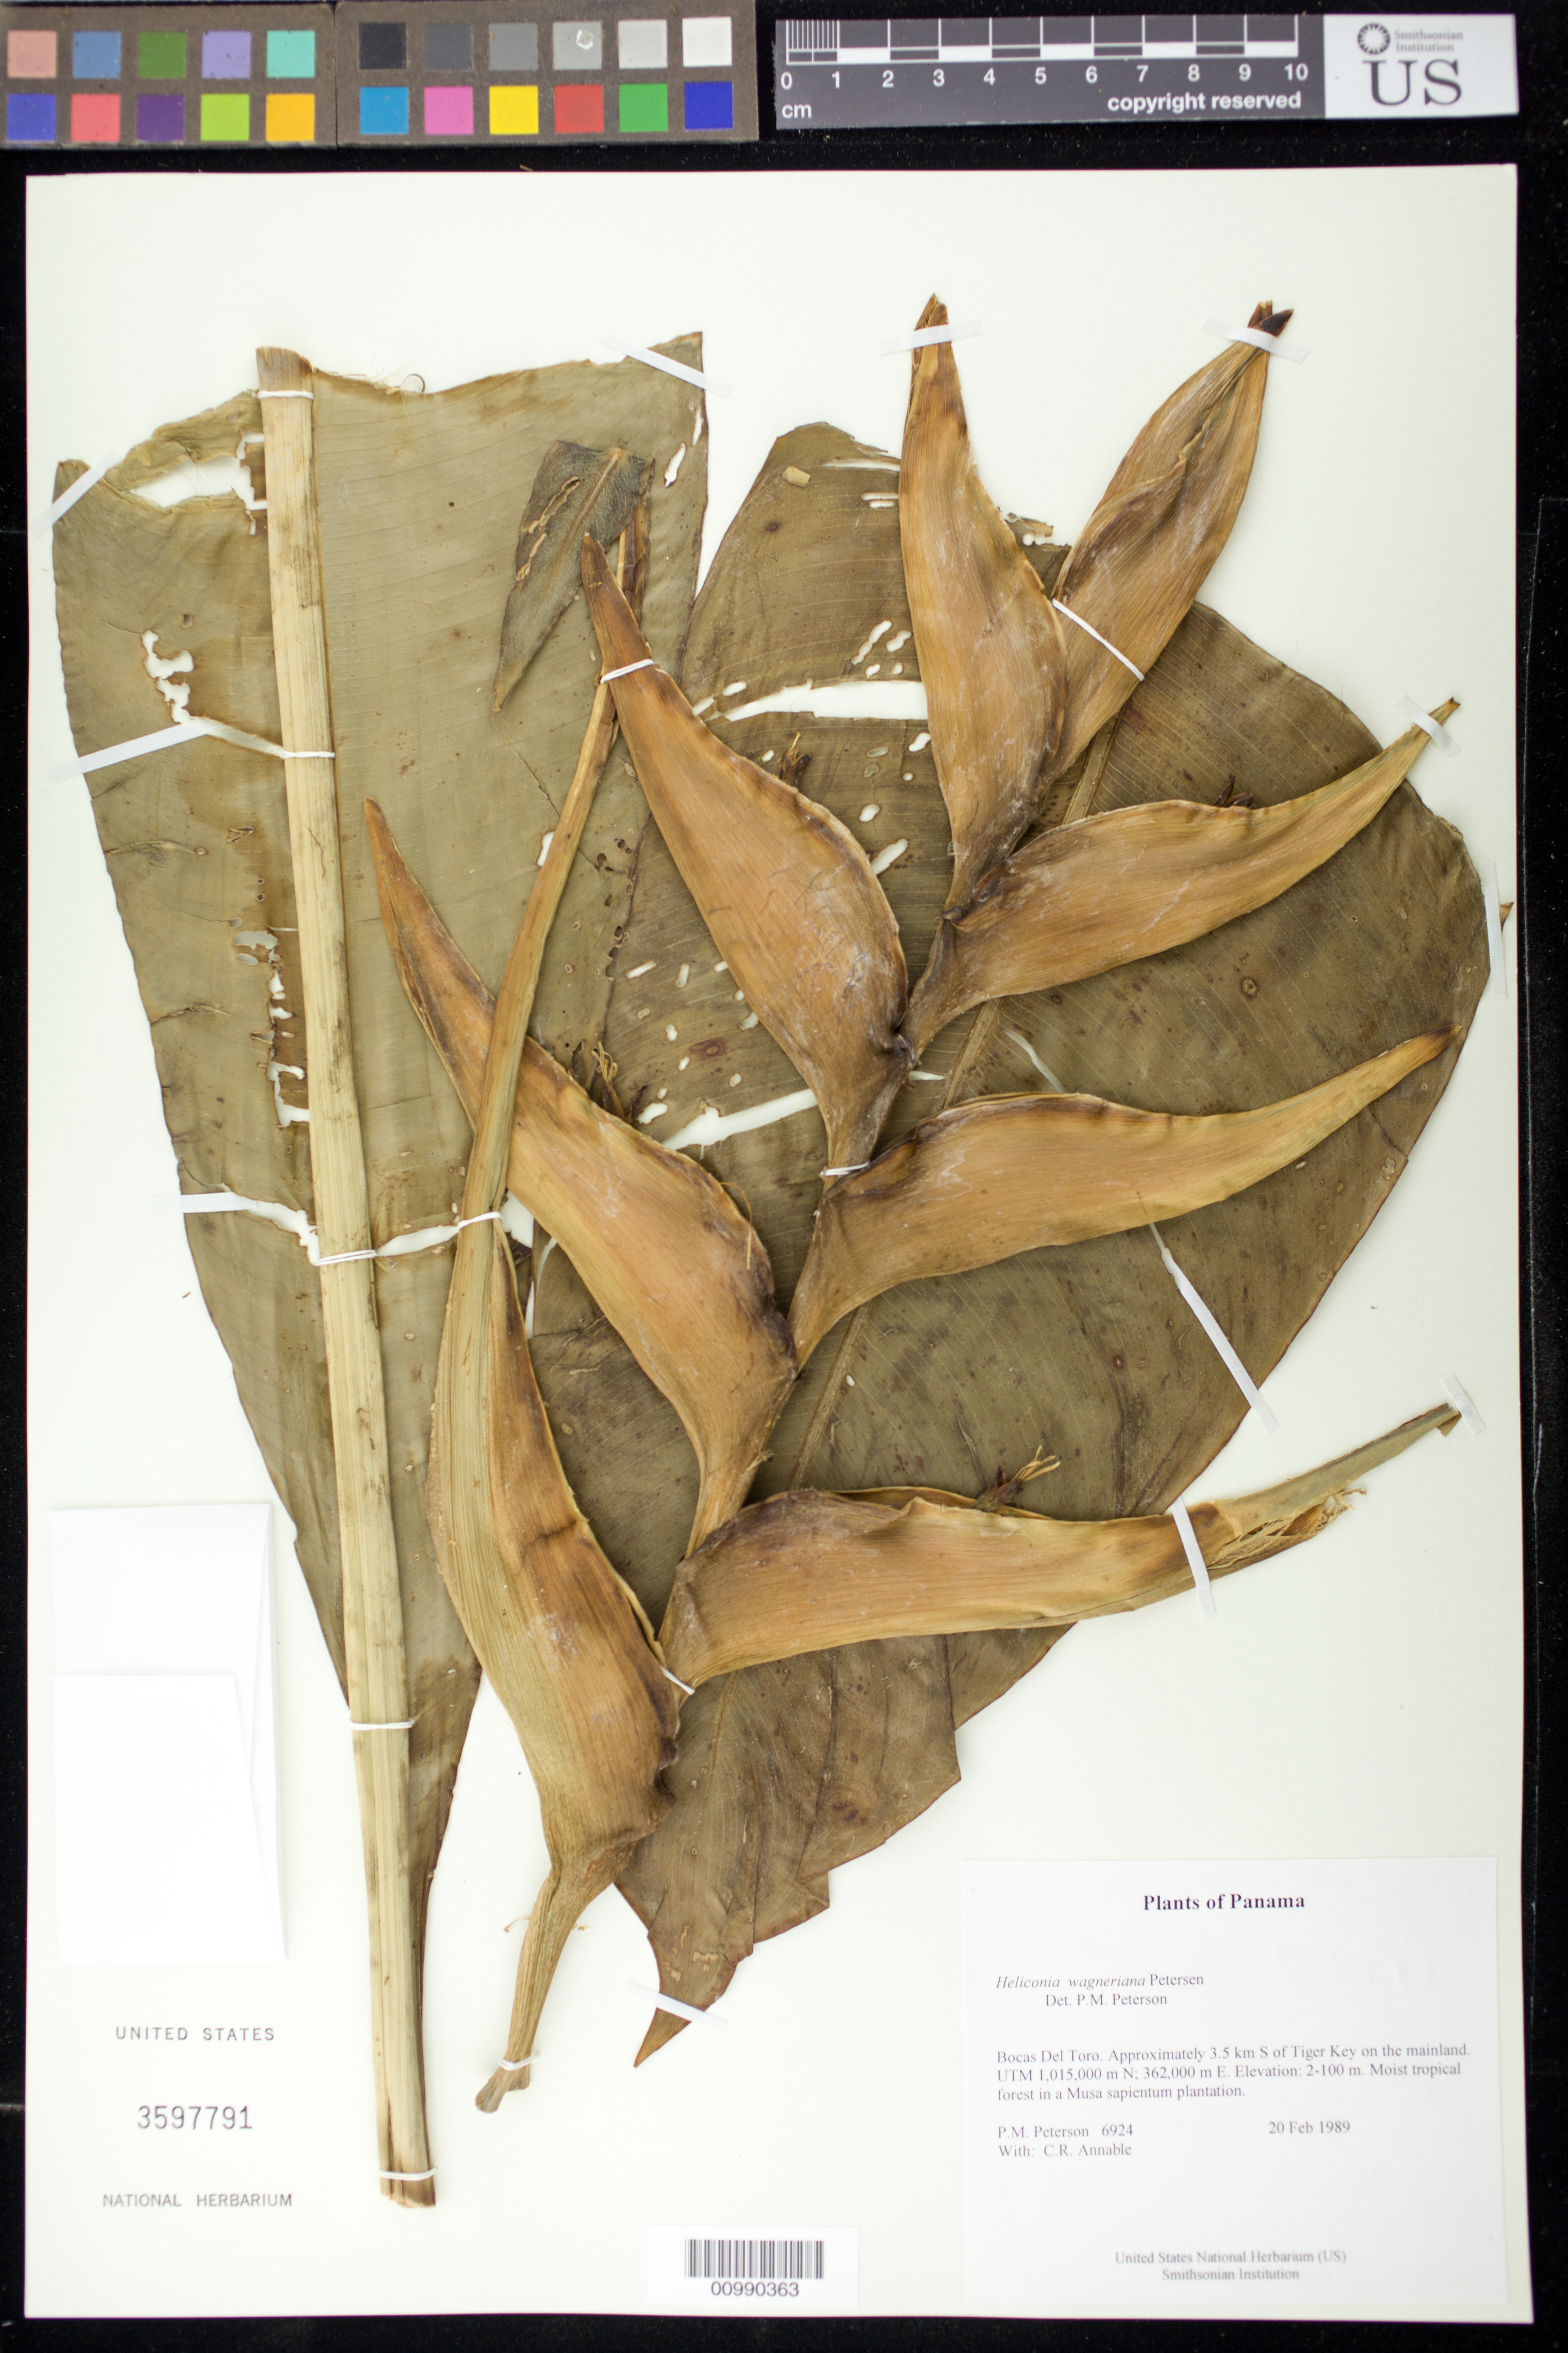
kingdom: Plantae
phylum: Tracheophyta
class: Liliopsida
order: Zingiberales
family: Heliconiaceae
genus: Heliconia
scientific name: Heliconia wagneriana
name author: Petersen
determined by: Peterson, Paul M., (BOT), Smithsonian Institution - National Museum of Natural History (UNITED STATES)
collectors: P. M. Peterson & C. R. Annable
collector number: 06924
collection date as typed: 20 Feb 1989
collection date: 1989-02-20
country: Panama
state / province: Bocas del Toro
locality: Approximately 3.5 km S of Tiger Key on the mainland. UTM 1,015,000 m N; 362,000 m E.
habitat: Moist tropical forest in a Musa sapientum plantation.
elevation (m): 2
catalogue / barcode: US 3597791